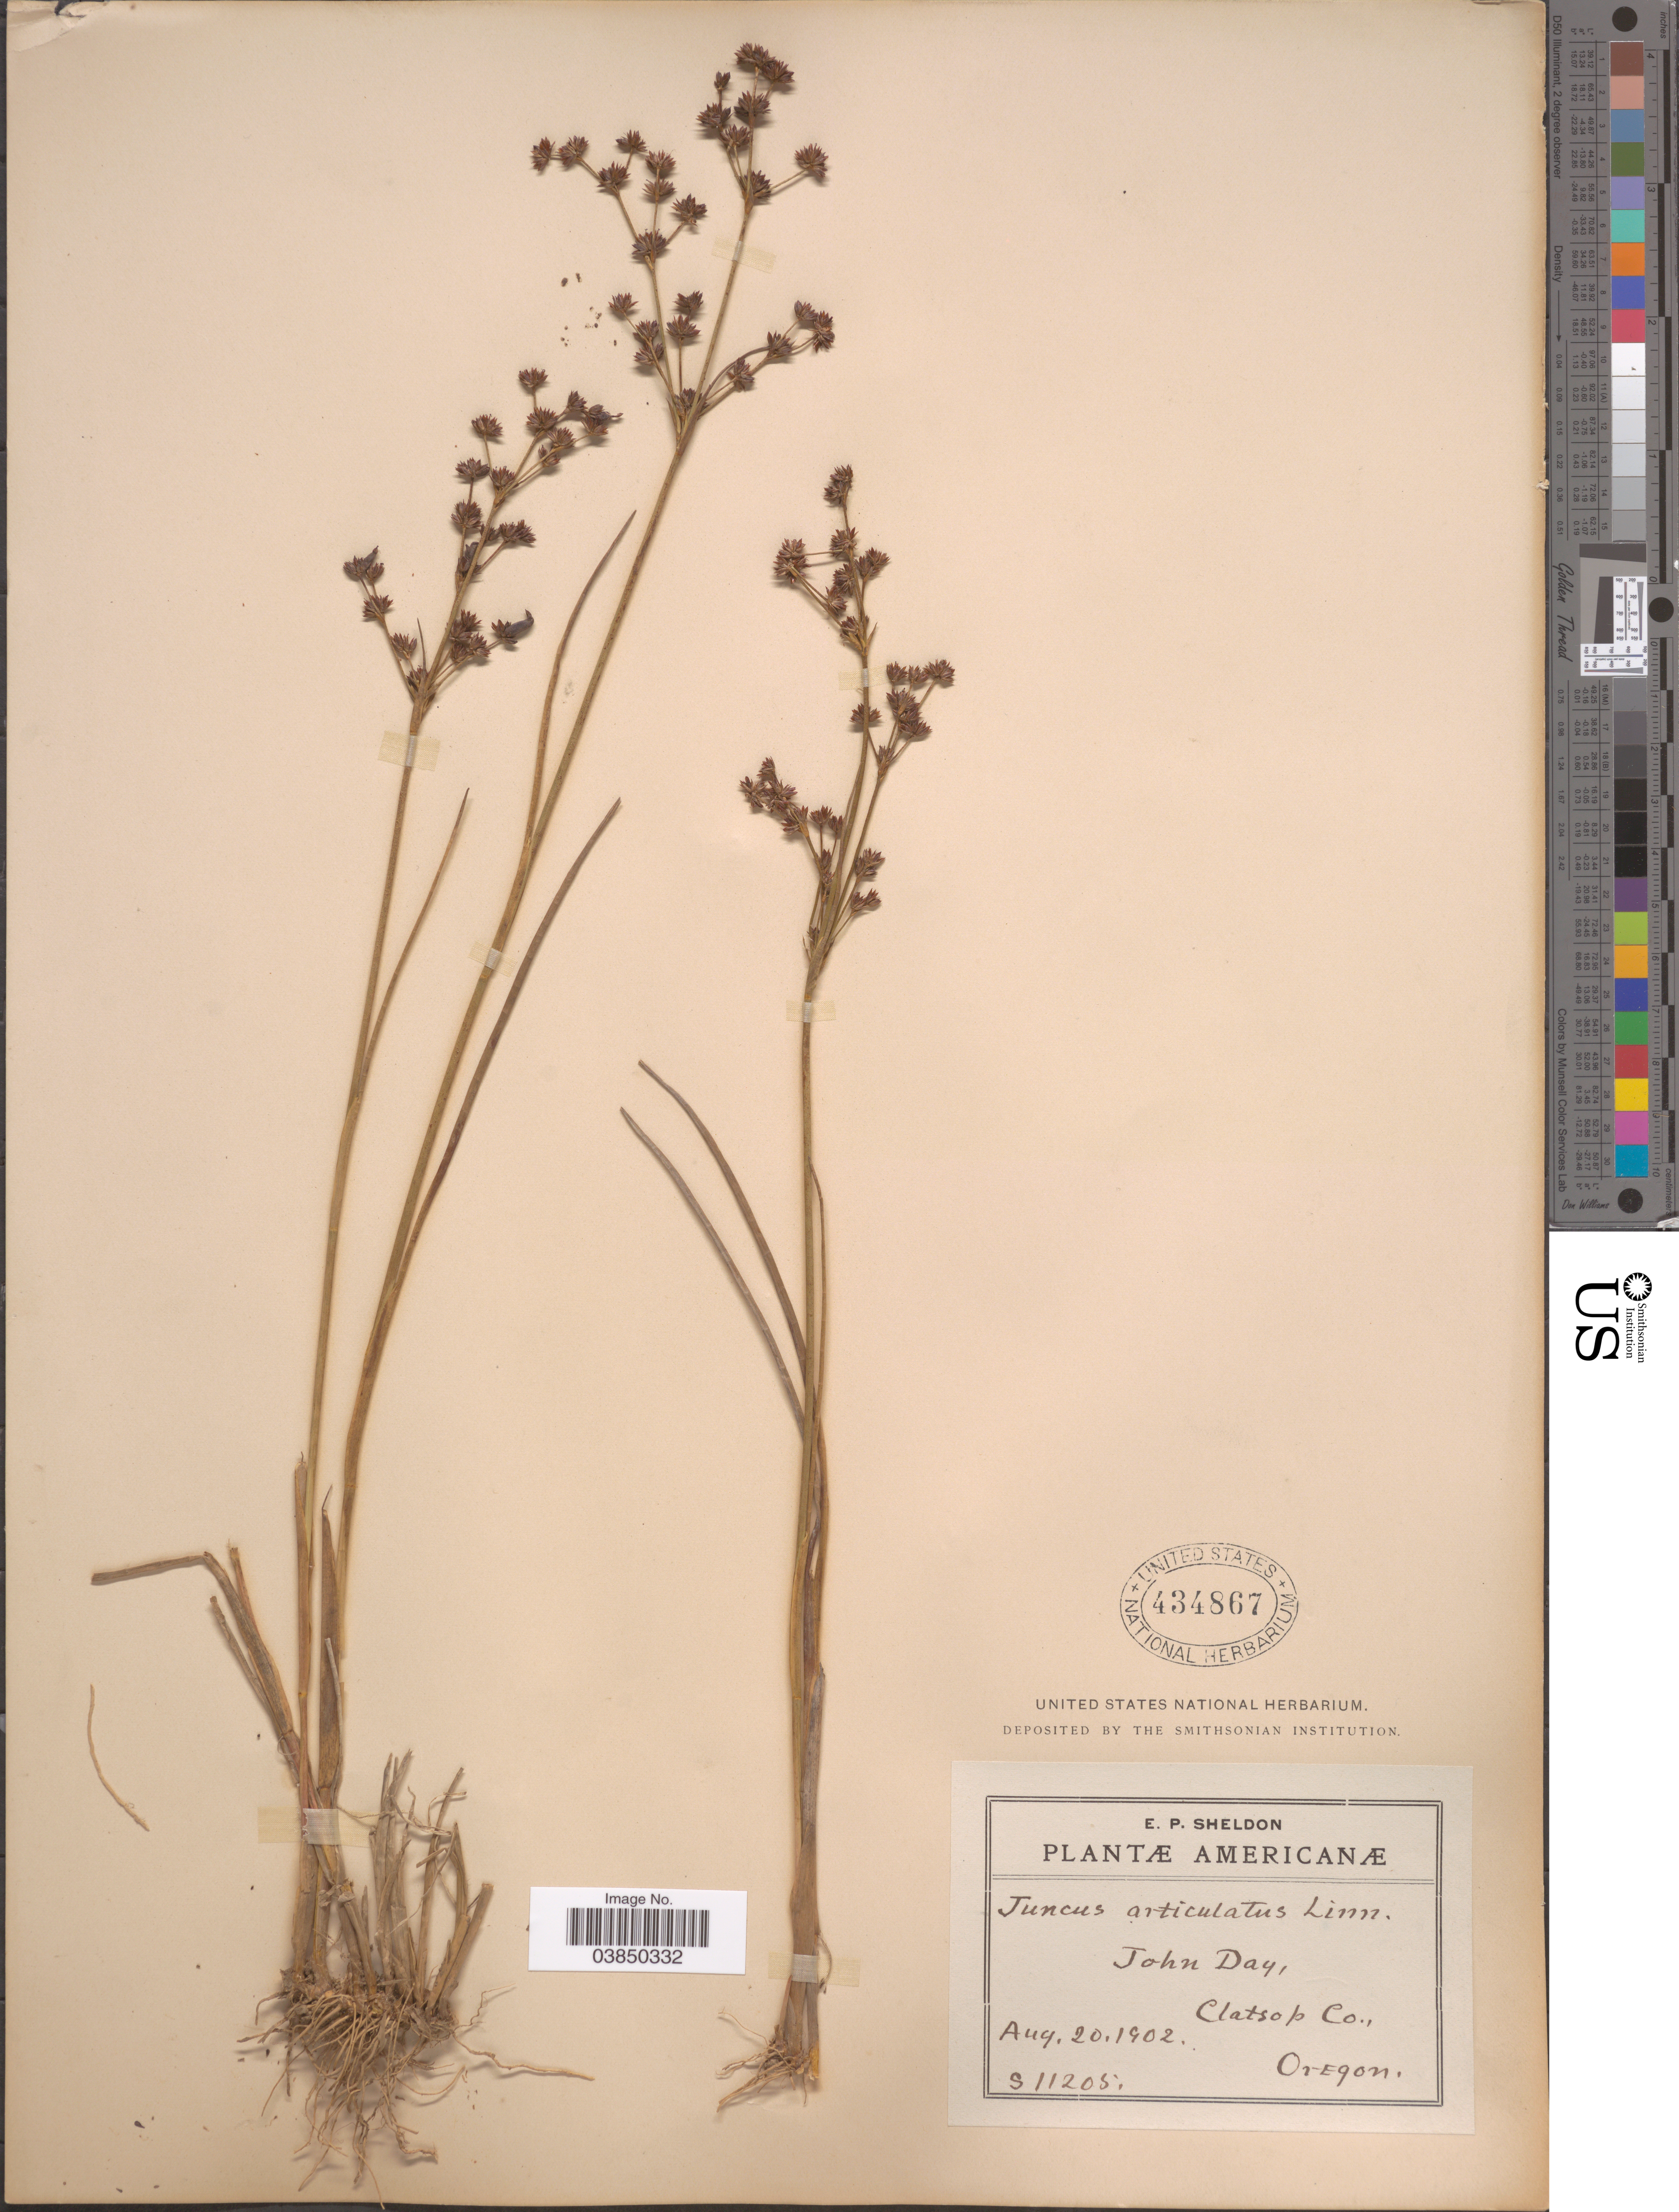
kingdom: Plantae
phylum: Tracheophyta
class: Liliopsida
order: Poales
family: Juncaceae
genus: Juncus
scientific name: Juncus articulatus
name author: L.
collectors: E. P. Sheldon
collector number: S11205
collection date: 1902-08-20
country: United States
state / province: Oregon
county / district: Clatsop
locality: John Day, Clatsop Co.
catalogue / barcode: US 434867